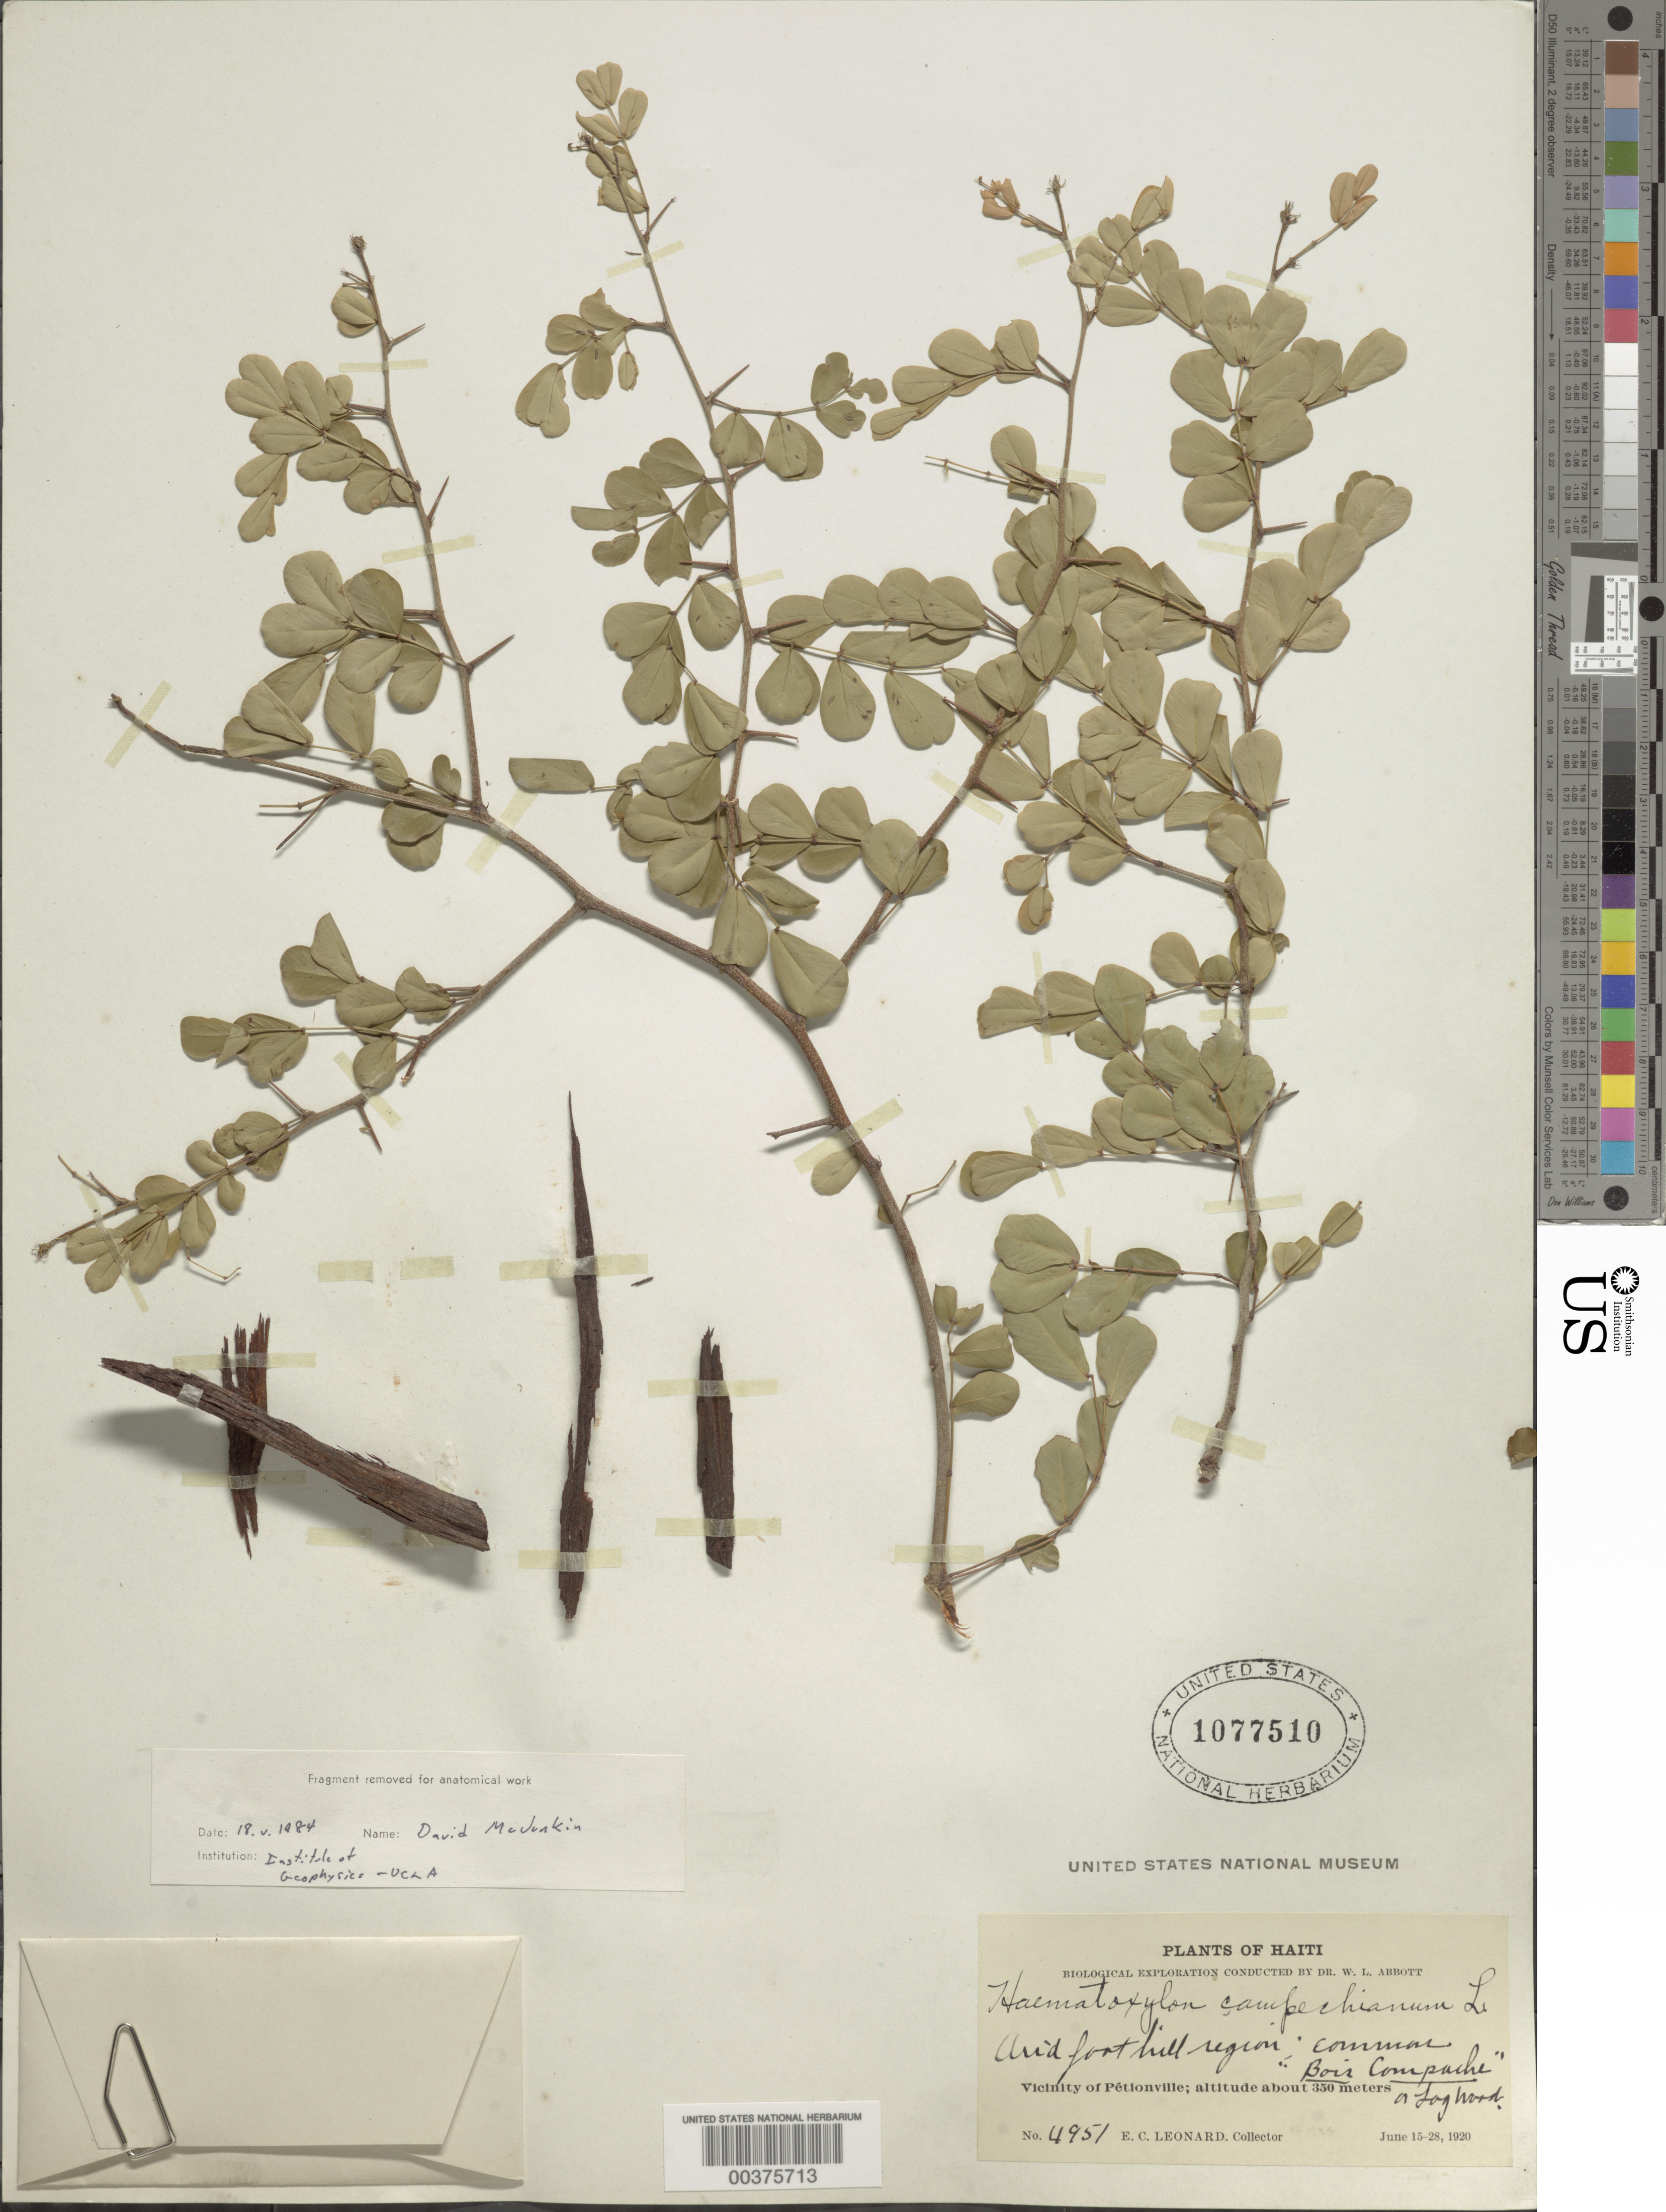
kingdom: Plantae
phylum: Tracheophyta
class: Magnoliopsida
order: Fabales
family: Fabaceae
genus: Haematoxylum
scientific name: Haematoxylum campechianum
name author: L.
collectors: E. C. Leonard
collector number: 4951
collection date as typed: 15 Jun 1920 to 28 Jun 1920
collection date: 1920-06-15/1920-06-28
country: Haiti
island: Hispaniola Island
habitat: Arid foot hill region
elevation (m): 350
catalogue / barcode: US 1077510